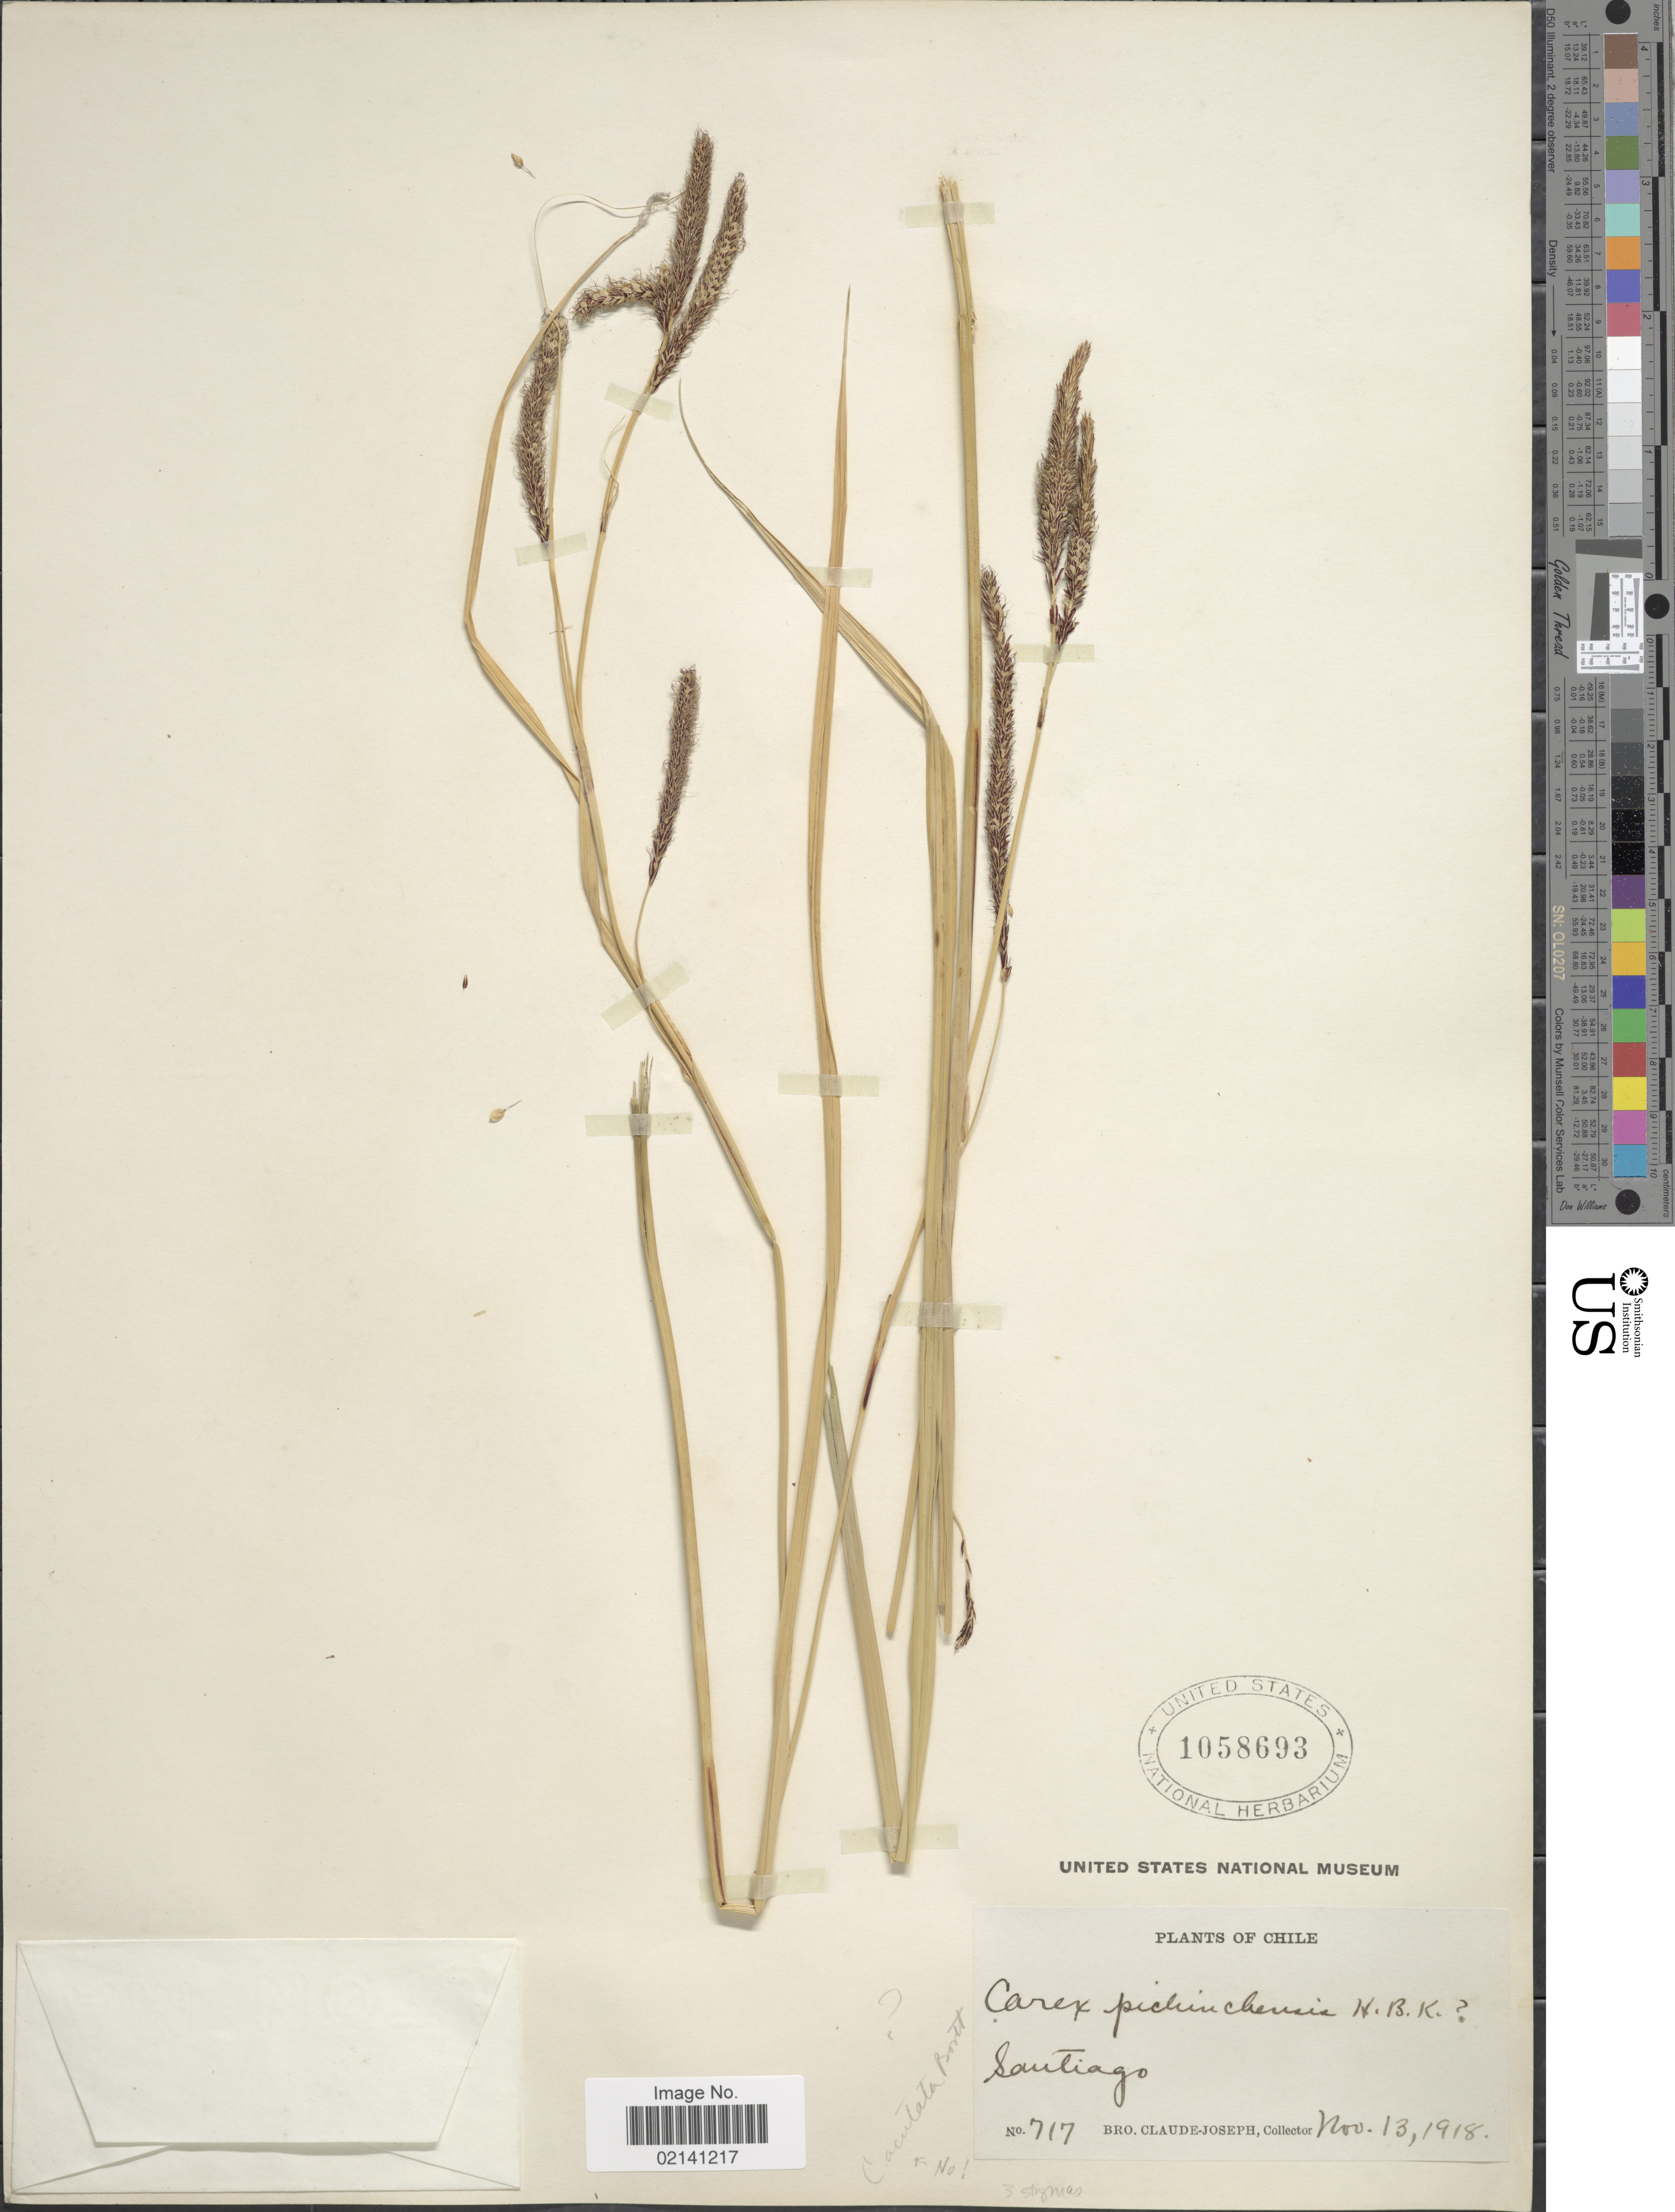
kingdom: Plantae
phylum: Tracheophyta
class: Liliopsida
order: Poales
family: Cyperaceae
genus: Carex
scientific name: Carex odontolepis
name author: Phil.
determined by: Jimnéz-Mejias, Pedro, (UPOS), Universidad Pablo de Olavide (SPAIN)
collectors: Bro. Claude-Joseph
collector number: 717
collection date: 1918-11-13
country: Chile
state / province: Región Metropolitana (RM)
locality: Santiago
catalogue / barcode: US 1058693